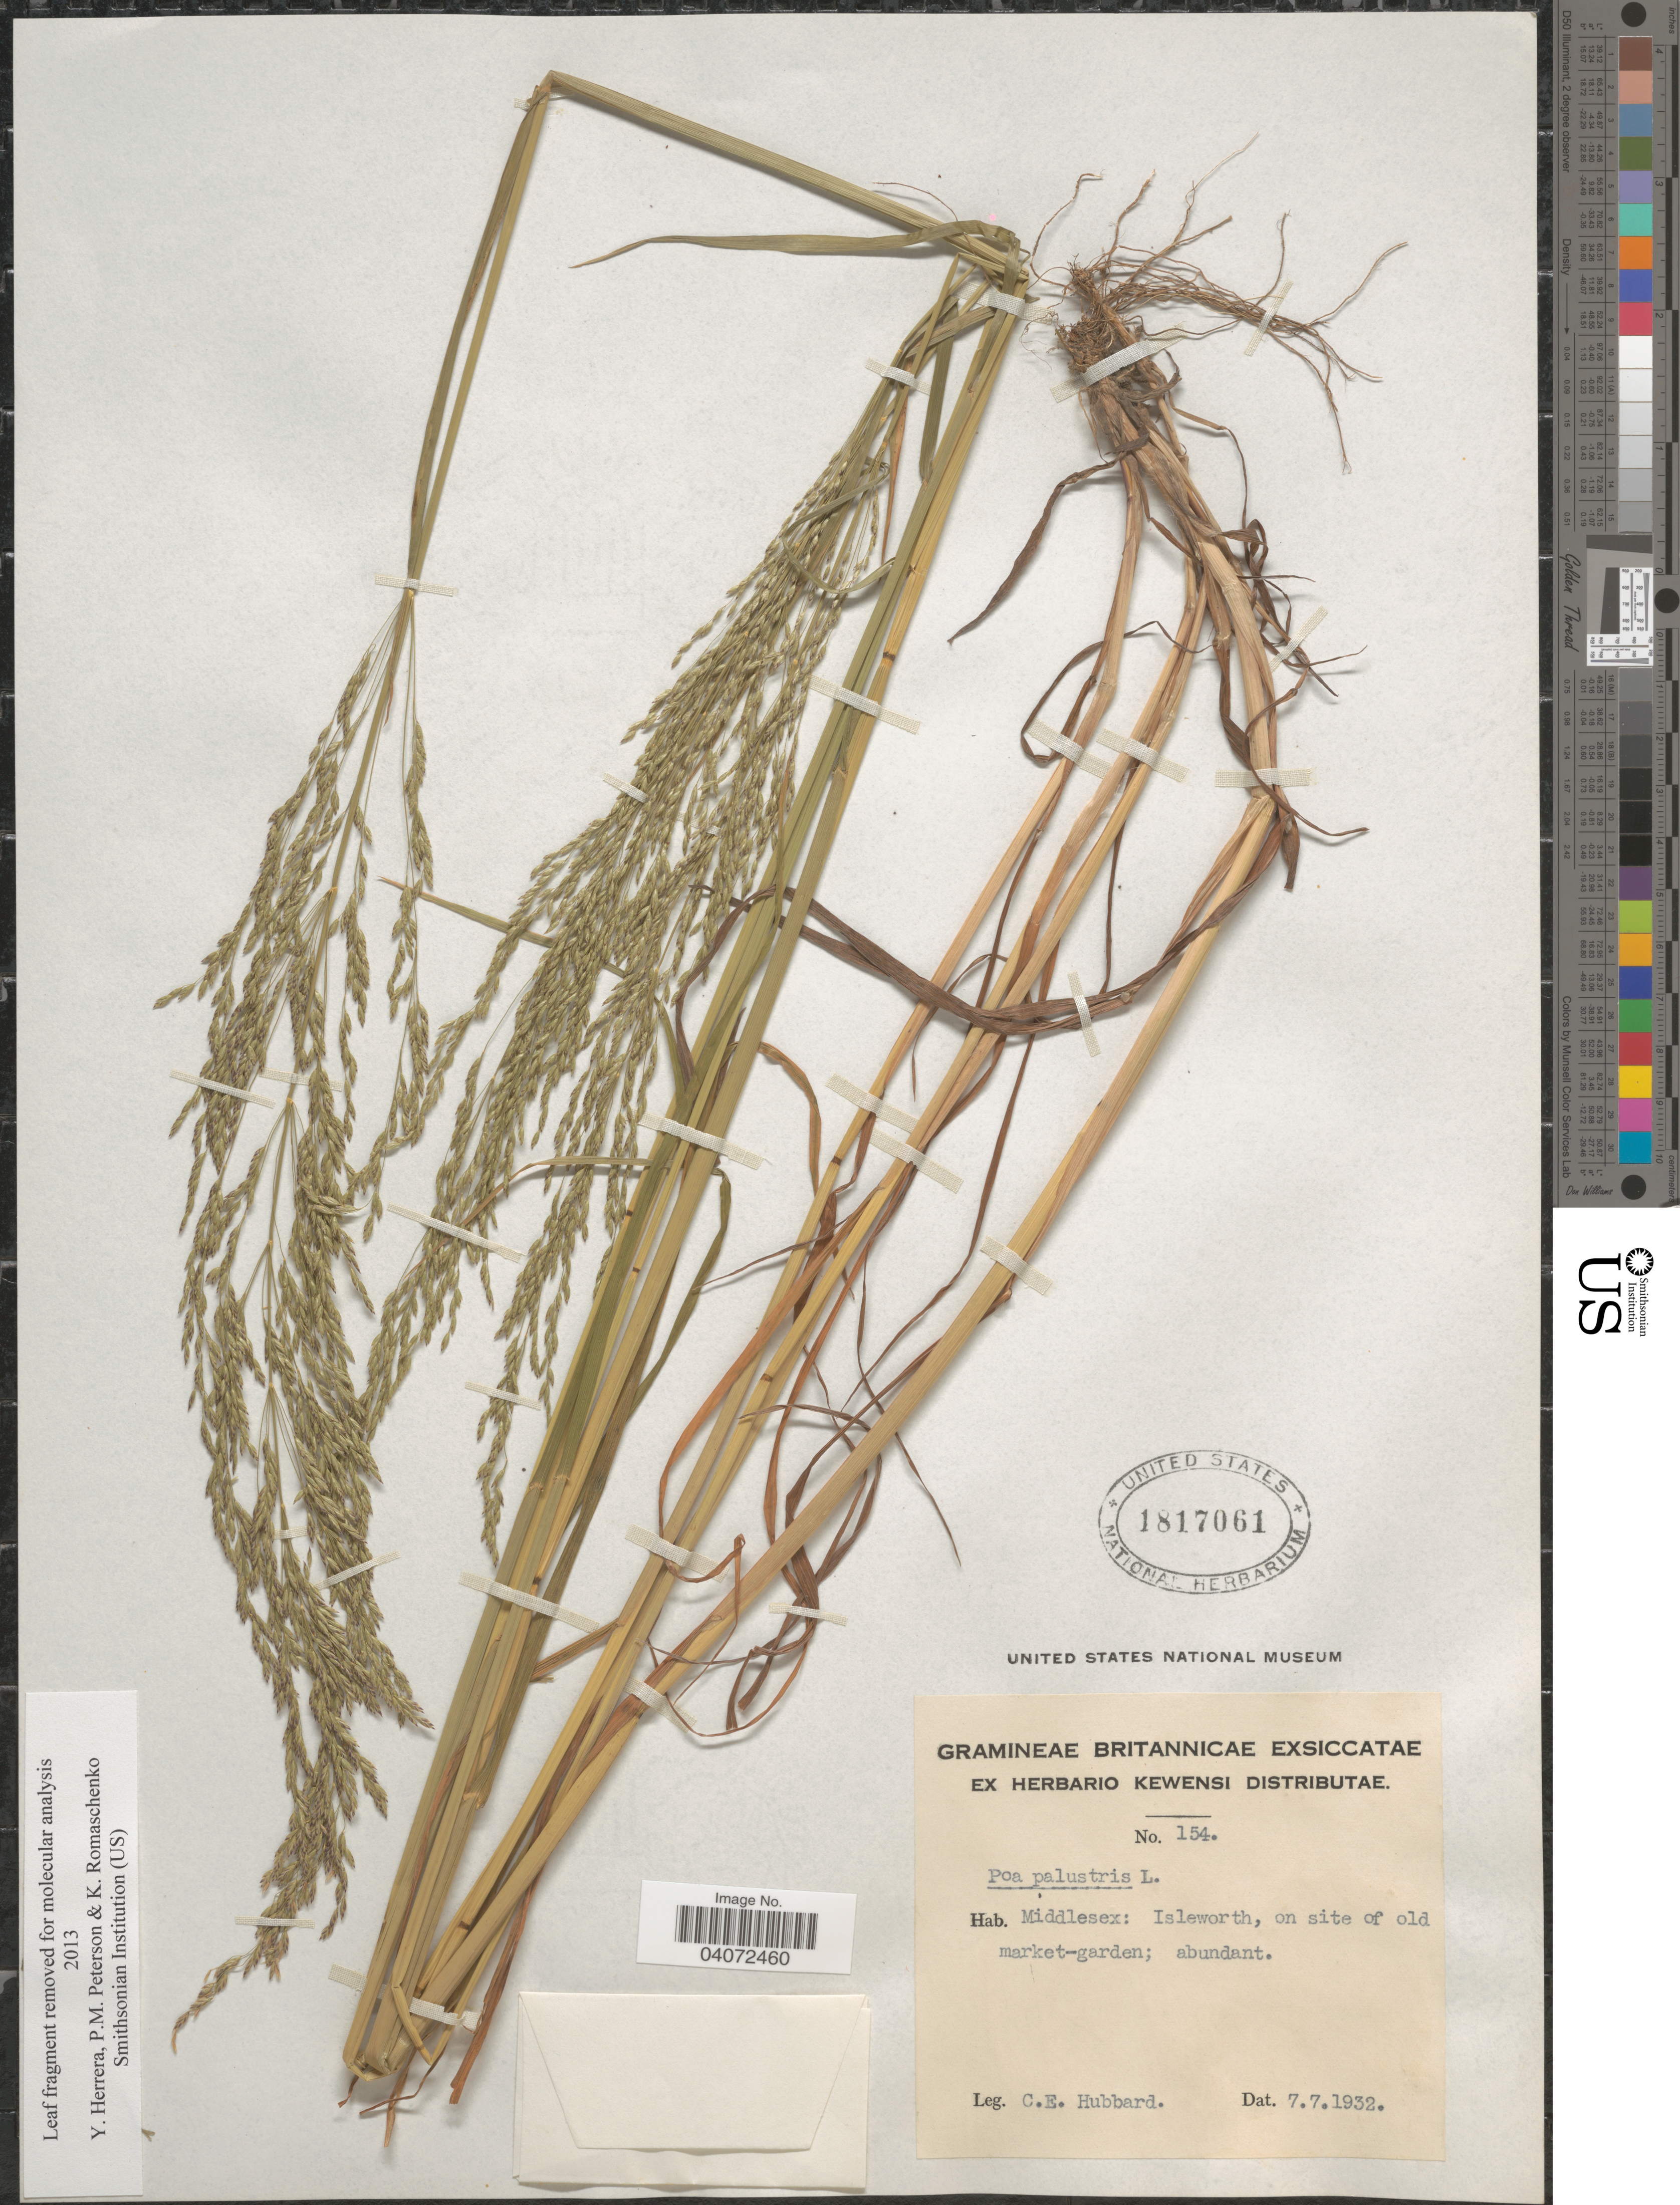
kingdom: Plantae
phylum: Tracheophyta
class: Liliopsida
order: Poales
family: Poaceae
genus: Poa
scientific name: Poa palustris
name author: L.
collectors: C. E. Hubbard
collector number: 154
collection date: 1932-07-07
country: United Kingdom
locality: Middlesex: Isleworth, on site of old market-garden.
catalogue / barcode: US 1817061